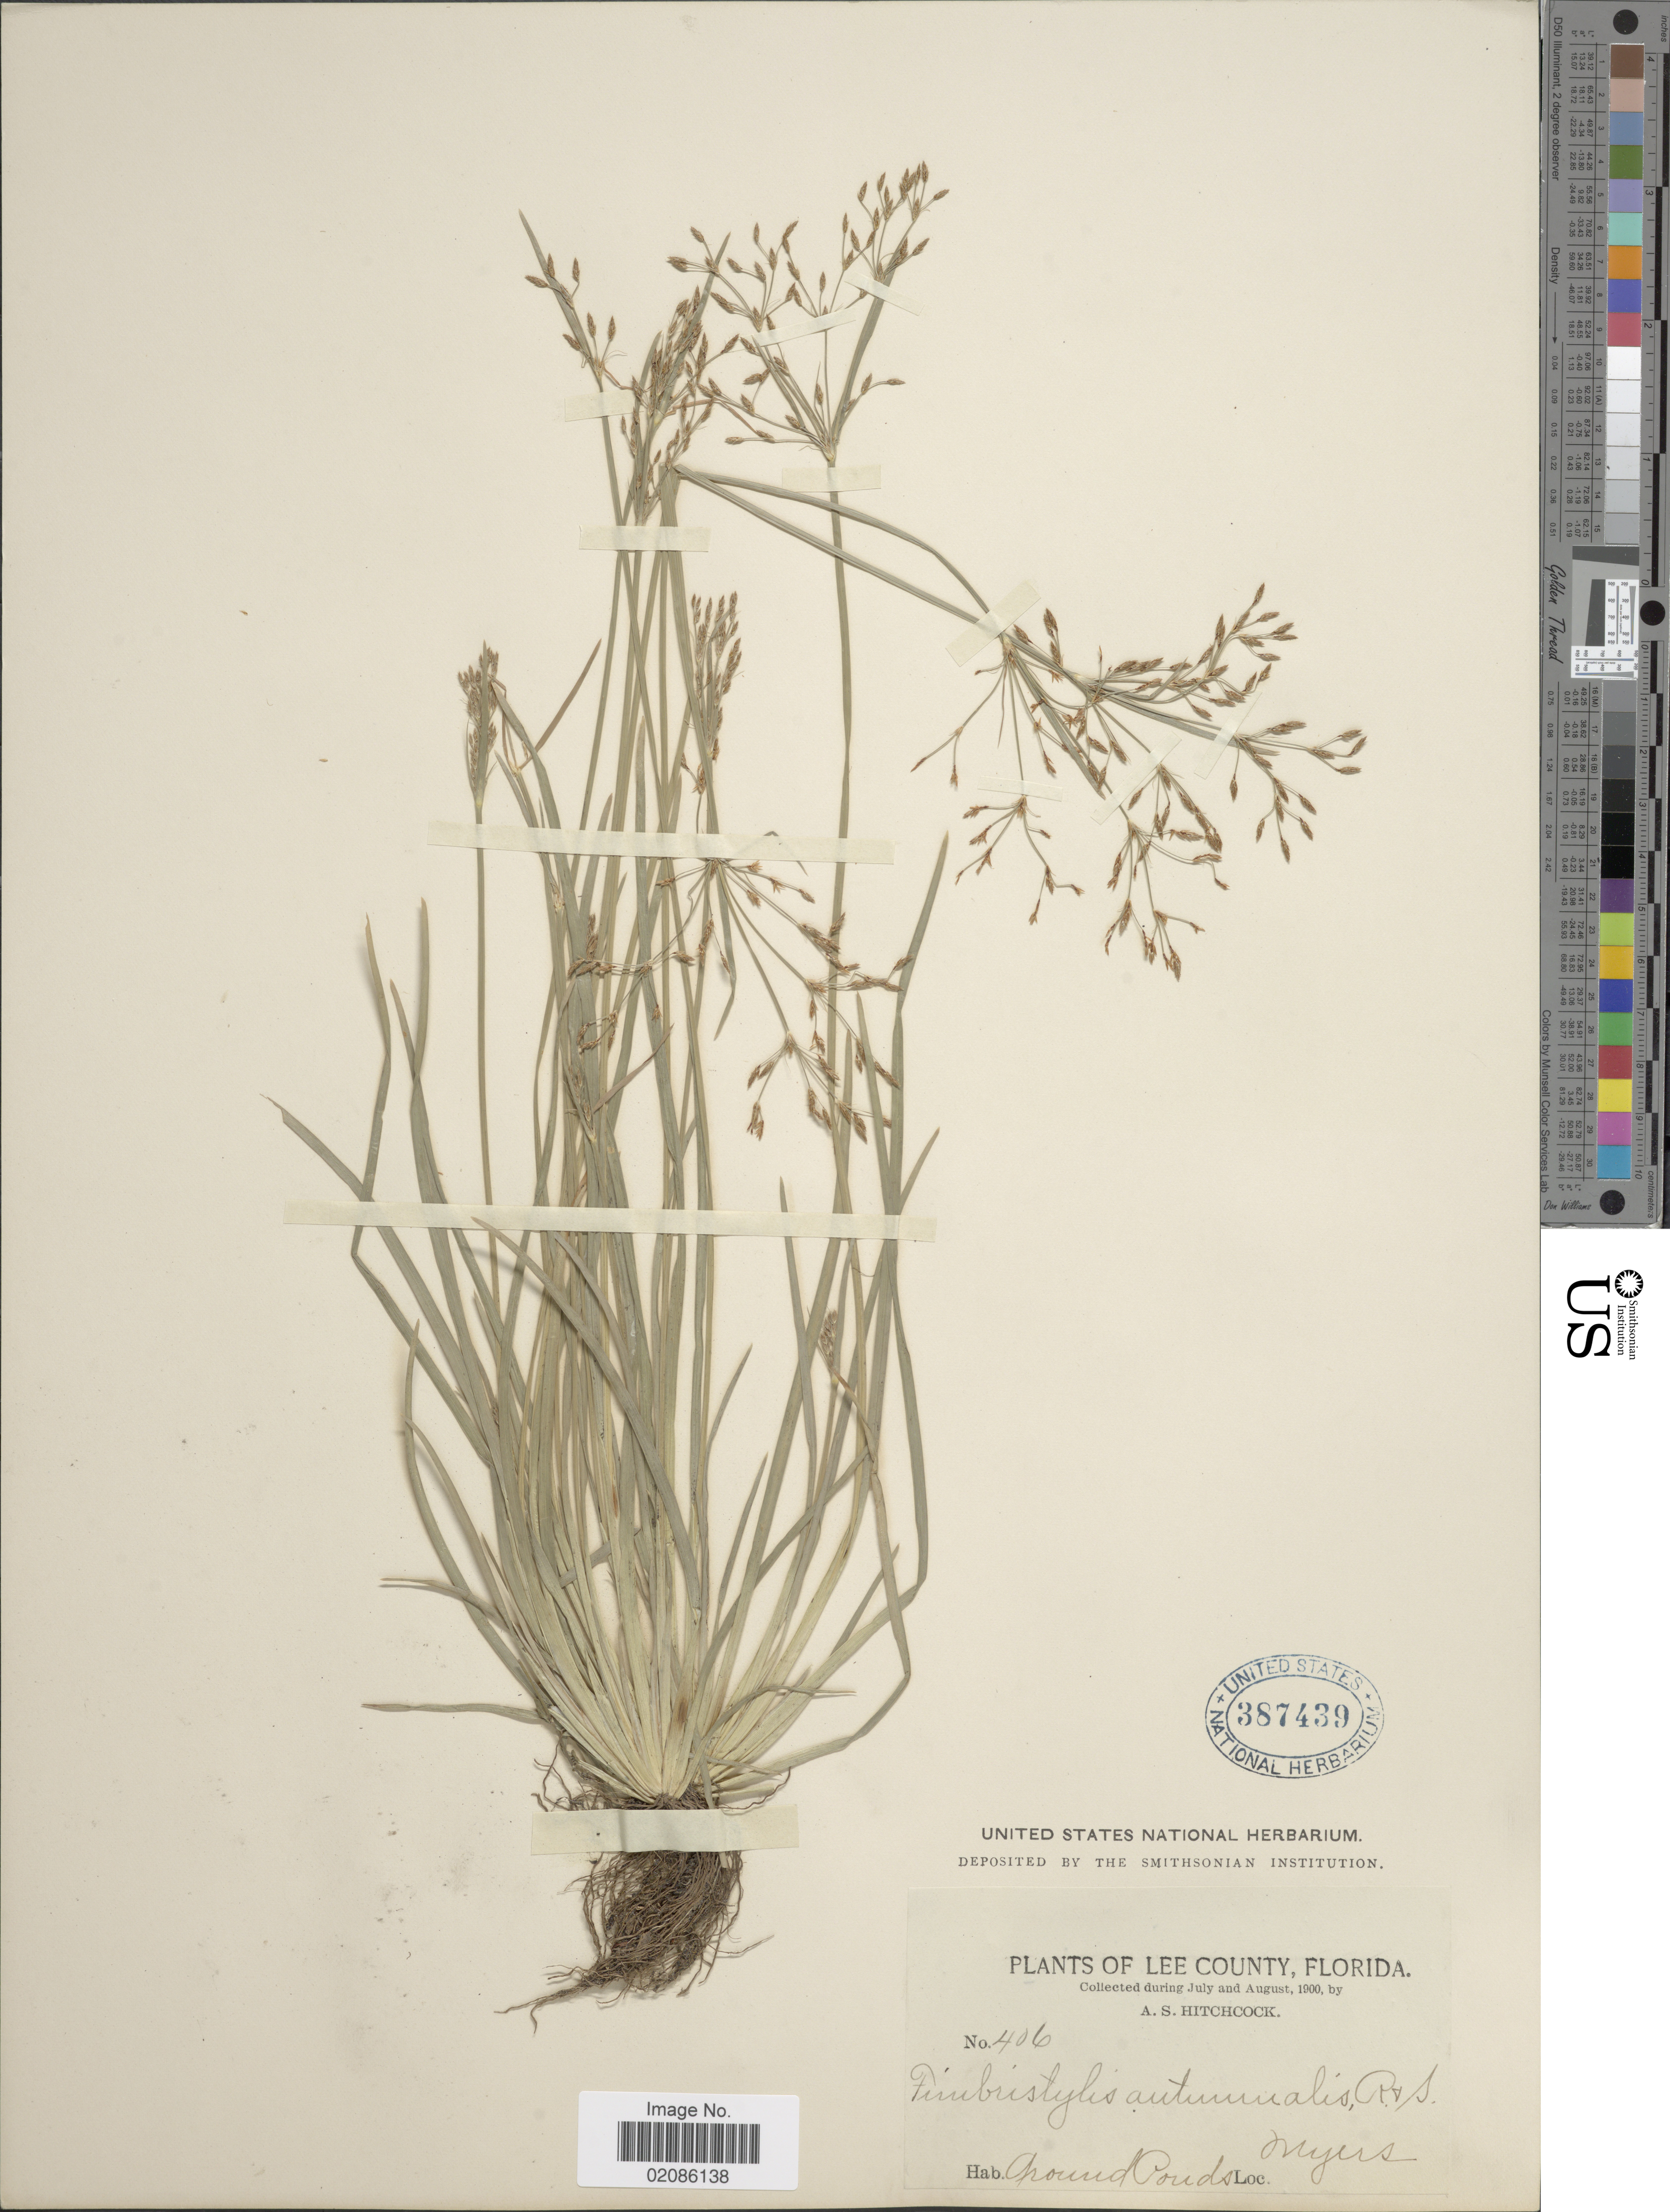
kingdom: Plantae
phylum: Tracheophyta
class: Liliopsida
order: Poales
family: Cyperaceae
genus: Fimbristylis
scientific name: Fimbristylis autumnalis (L.) Roem. & Schult.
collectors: A. S. Hitchcock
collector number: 406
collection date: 1900-07/1900-08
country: United States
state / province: Florida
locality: Lee County. Ground Pounds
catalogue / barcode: US 387439